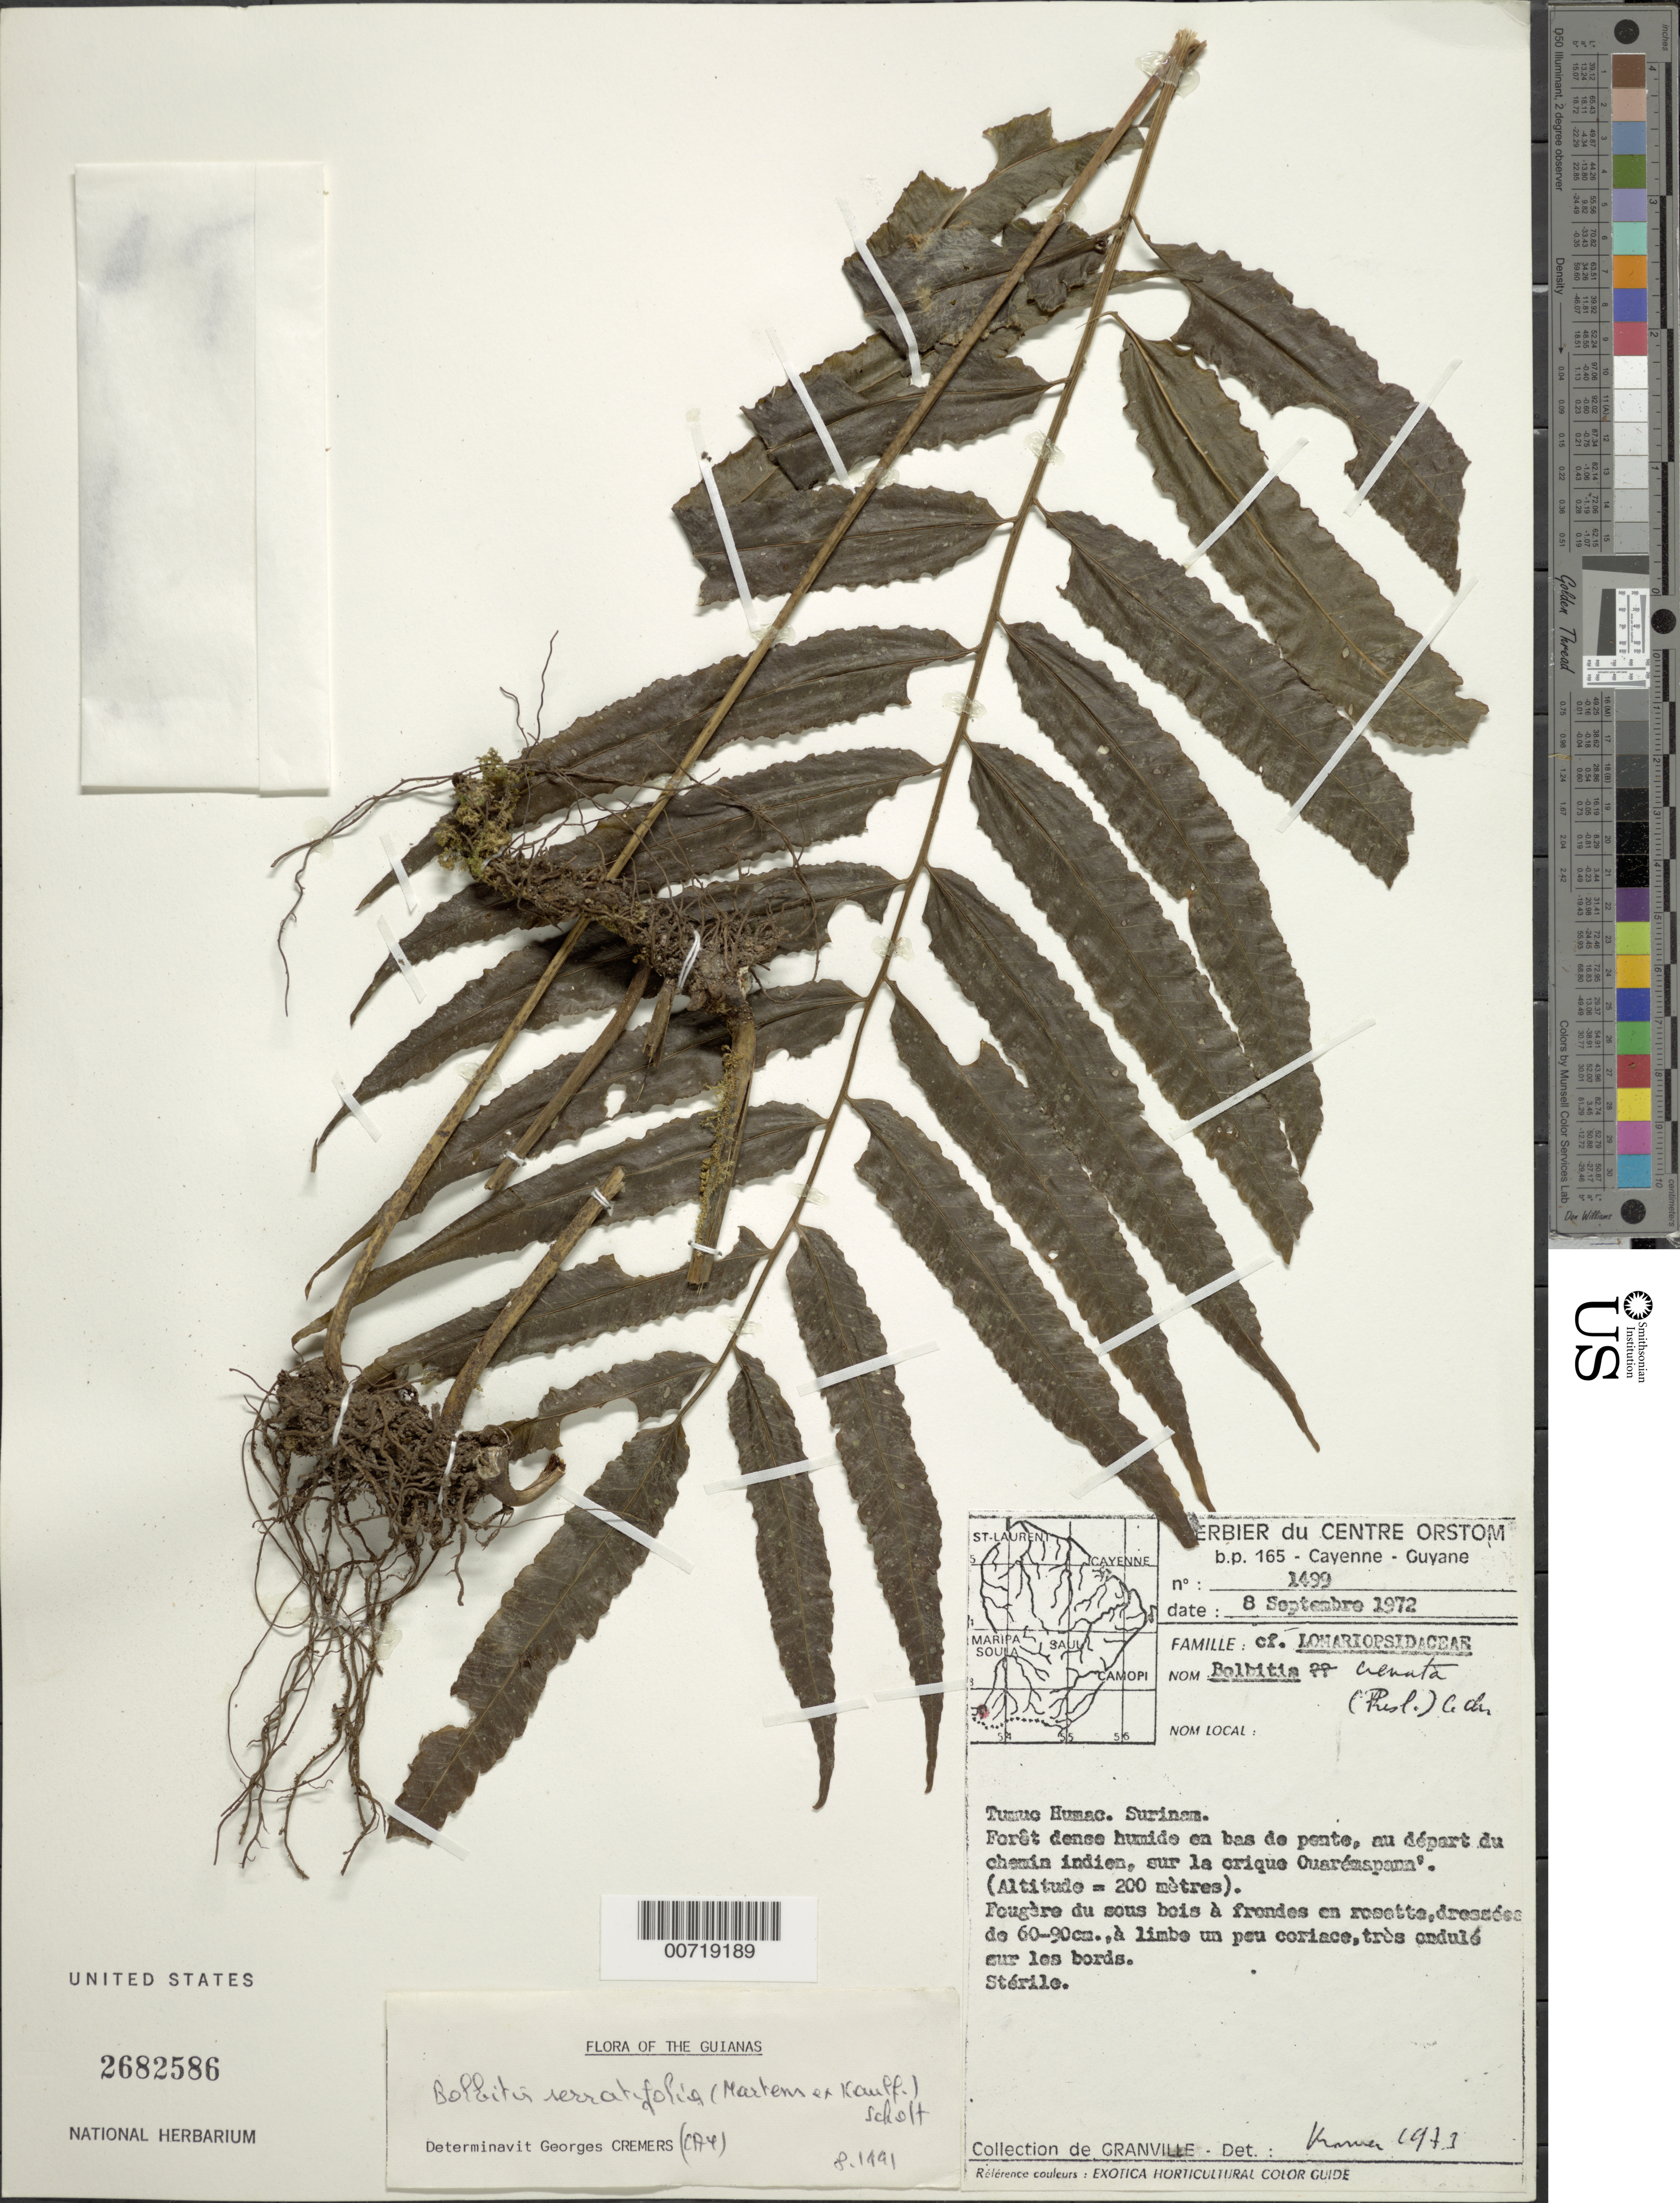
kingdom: Plantae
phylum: Tracheophyta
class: Polypodiopsida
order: Polypodiales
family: Dryopteridaceae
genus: Bolbitis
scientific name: Bolbitis serratifolia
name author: (Mert. ex Kaulf.) Schott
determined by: Cremers, Georges A.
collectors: J.-J. de Granville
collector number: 1499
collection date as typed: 8-Sep-72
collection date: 1972-09-08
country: Suriname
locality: Tumuc-Humac, Crique Ouaremspana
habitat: Dense, humid forest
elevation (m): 200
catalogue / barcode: US 2682586